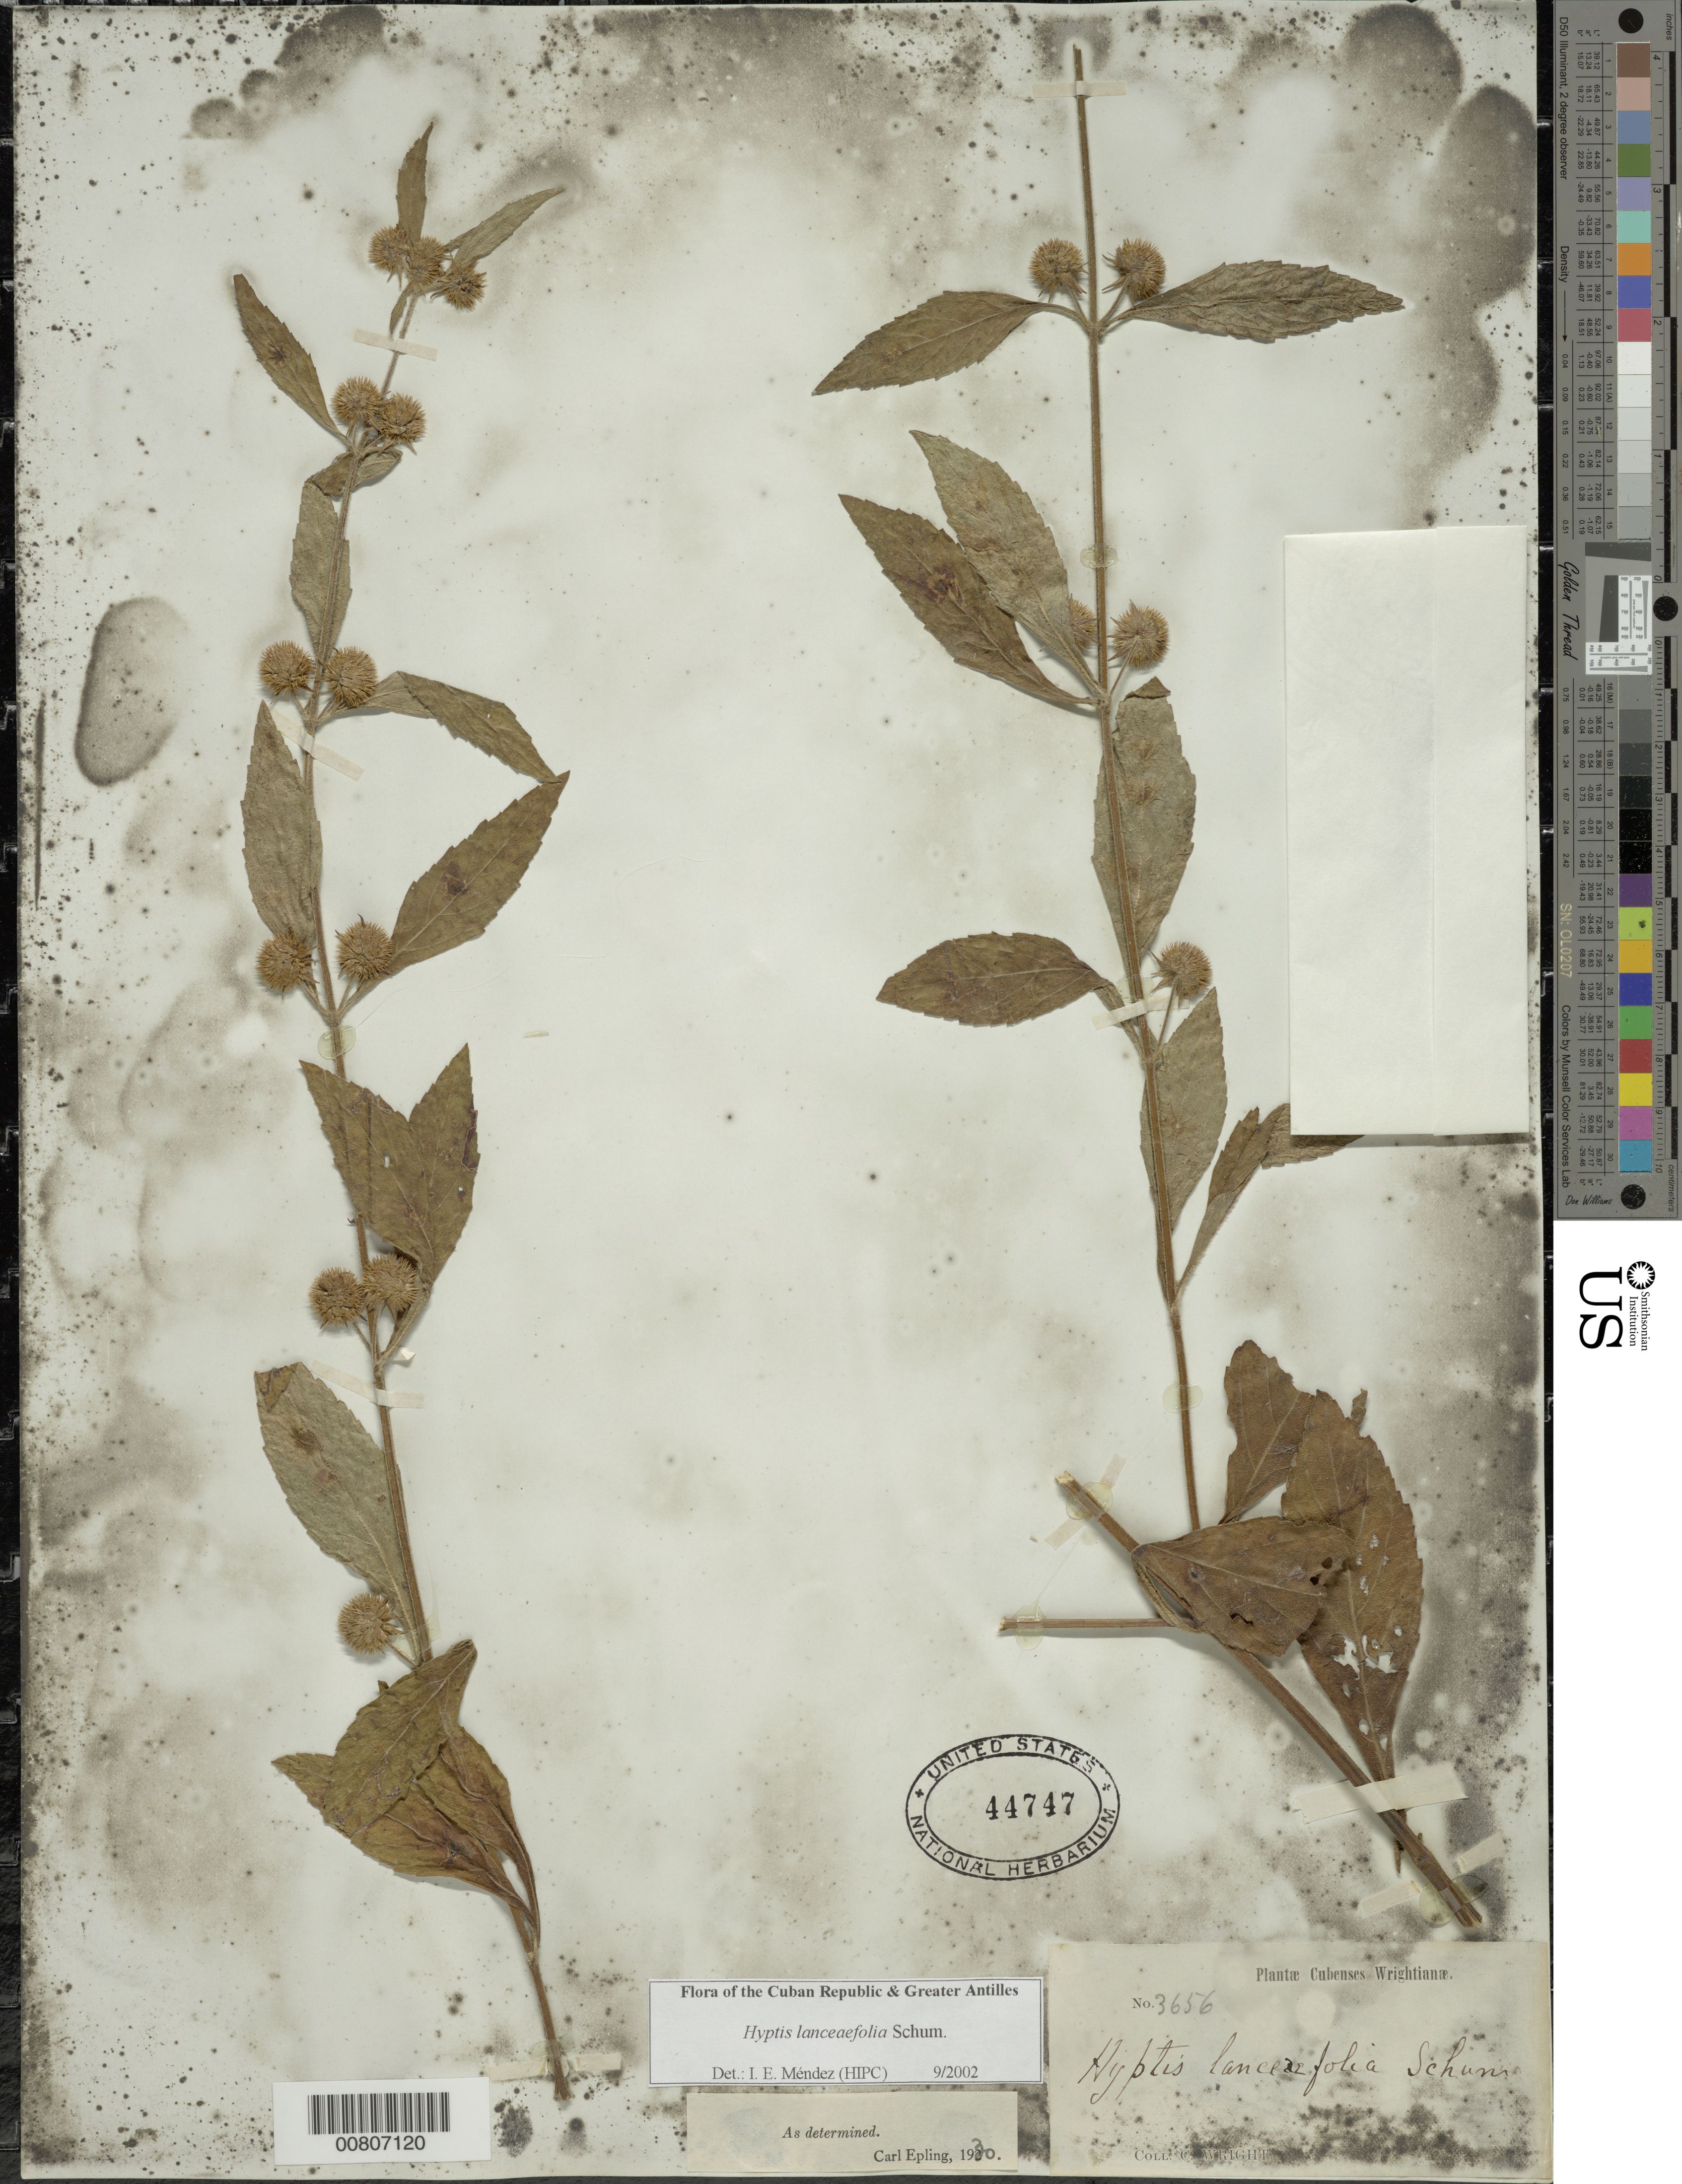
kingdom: Plantae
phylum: Tracheophyta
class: Magnoliopsida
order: Lamiales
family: Lamiaceae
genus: Hyptis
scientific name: Hyptis lanceolata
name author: Poir.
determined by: Méndez, Isidro E., (HIPC)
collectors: C. Wright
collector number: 3656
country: Cuba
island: Cuba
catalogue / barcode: US 44747